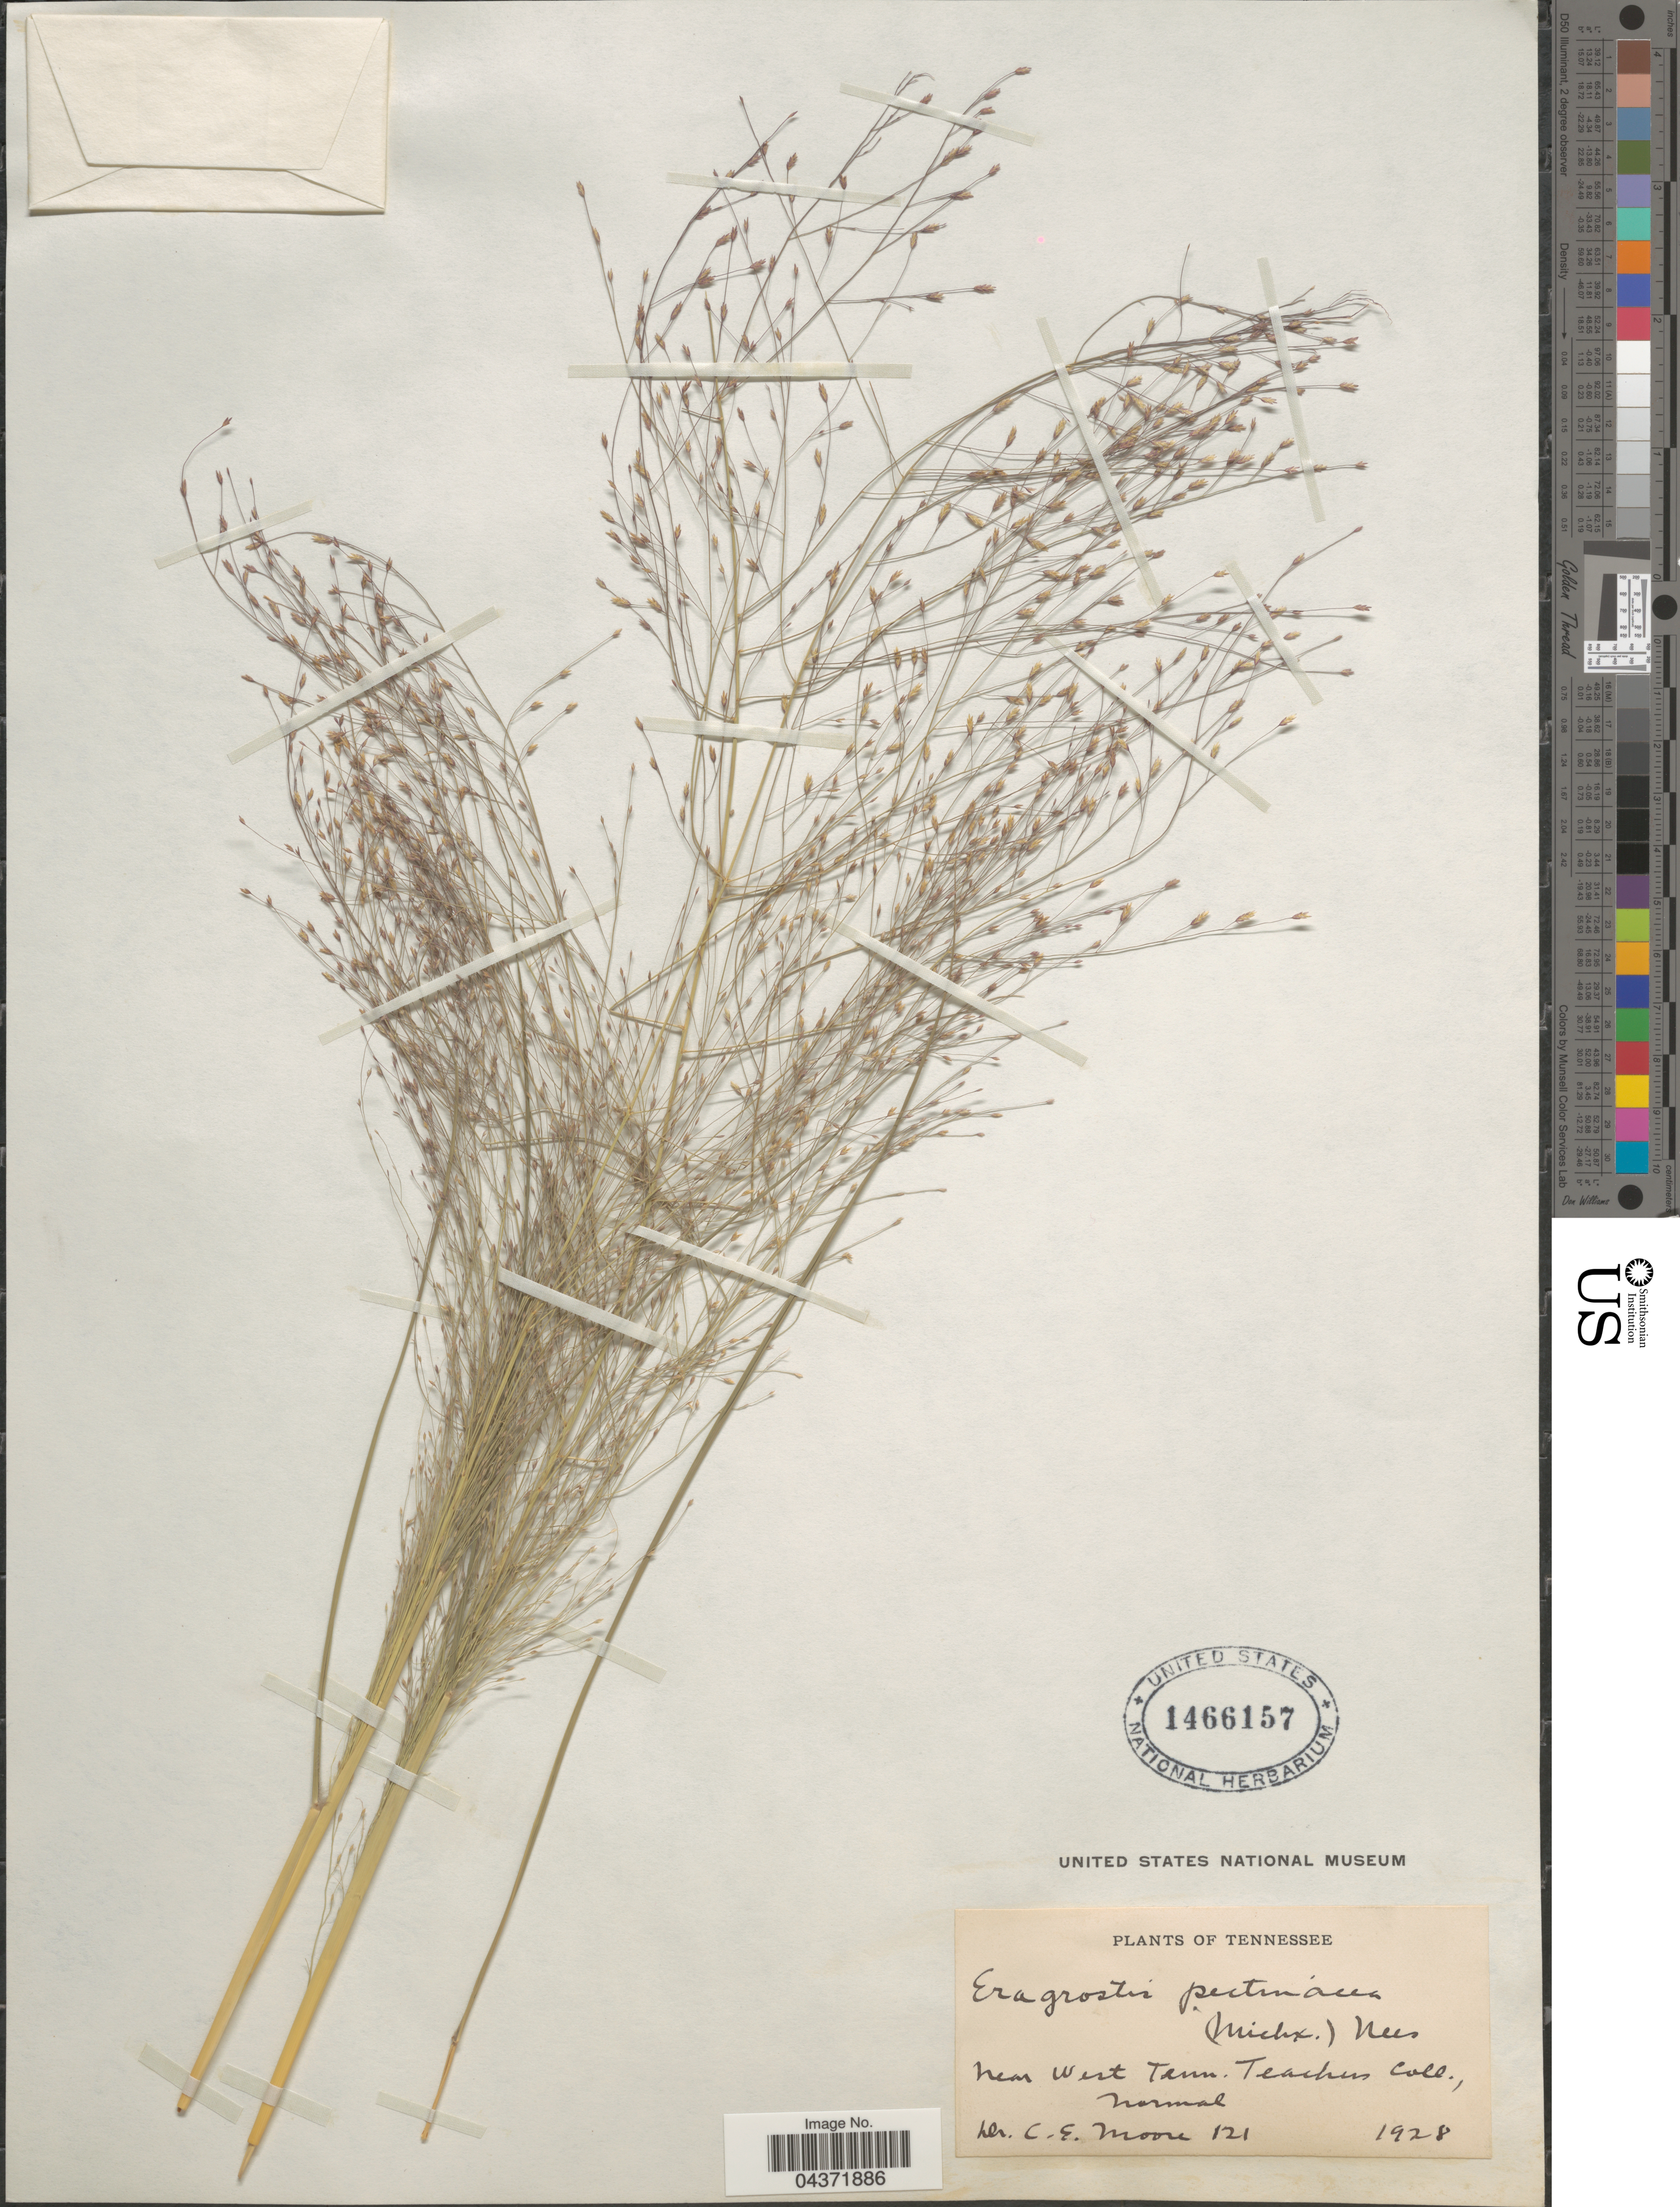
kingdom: Plantae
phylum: Tracheophyta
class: Liliopsida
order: Poales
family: Poaceae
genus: Eragrostis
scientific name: Eragrostis spectabilis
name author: (Pursh) Steud.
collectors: C. Moore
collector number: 121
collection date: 1928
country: United States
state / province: Tennessee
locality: Near West Tenn. Teachers Coll., Normal.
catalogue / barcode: US 1466157